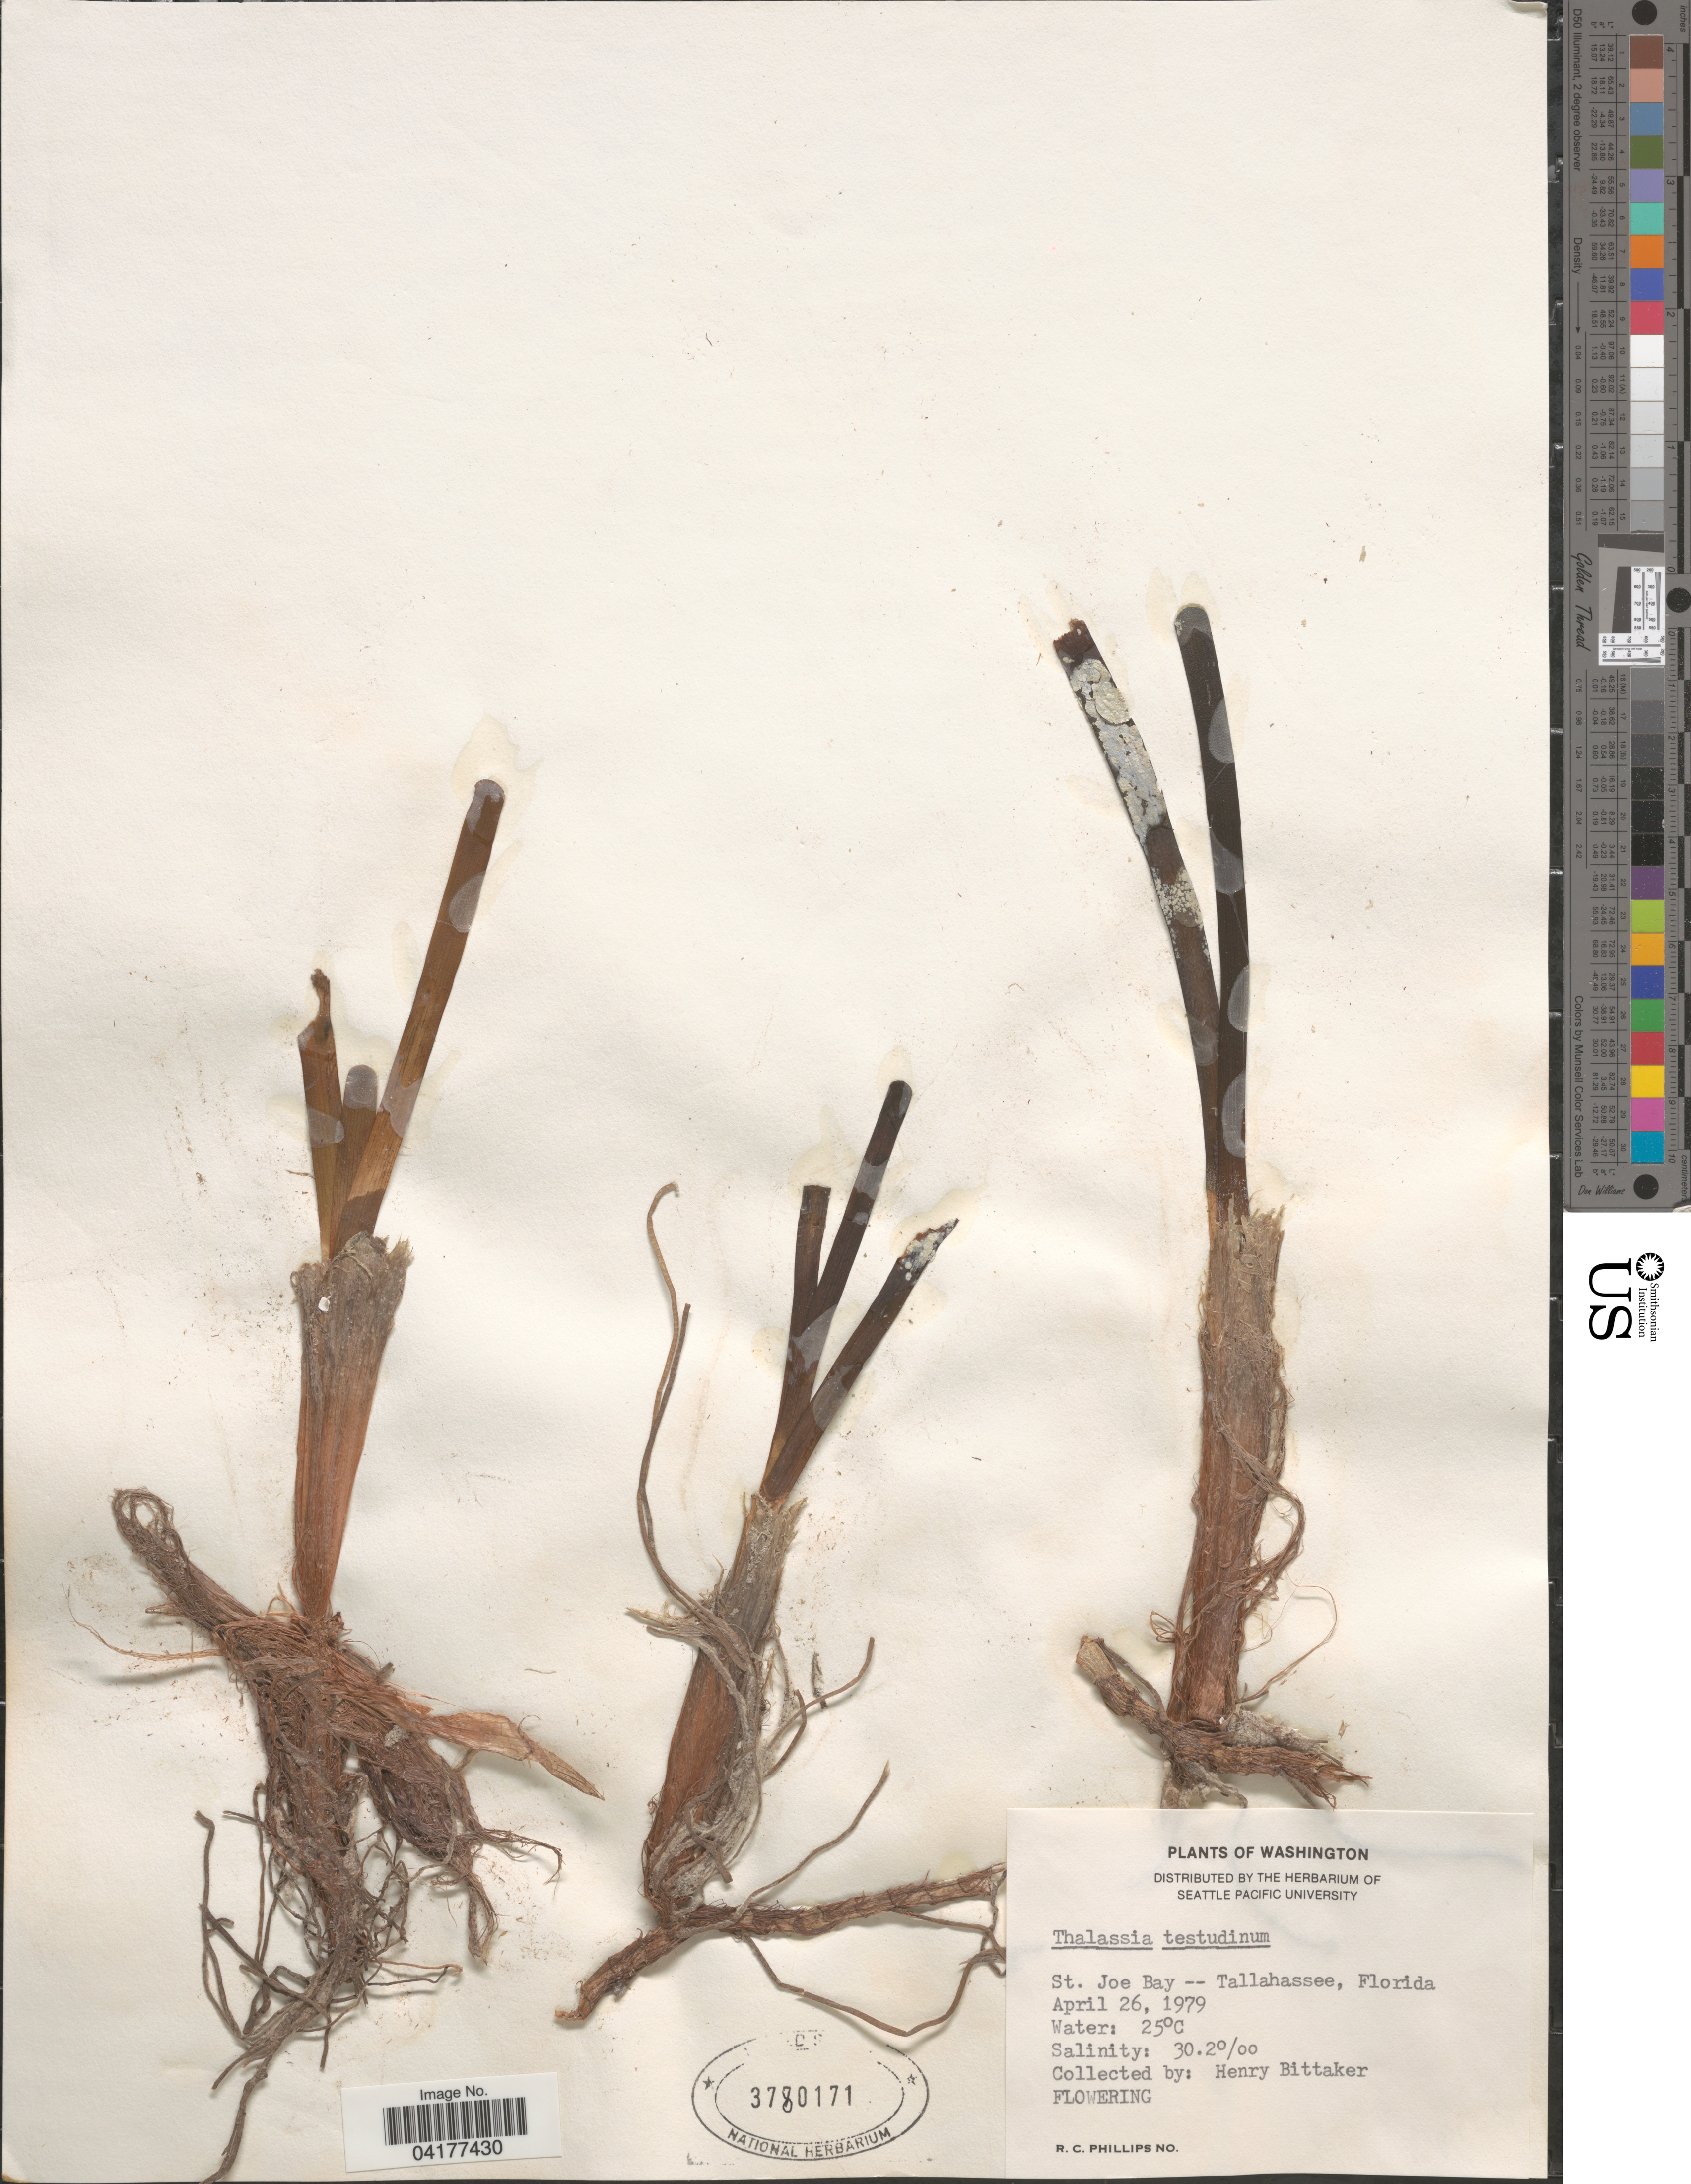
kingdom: Plantae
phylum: Tracheophyta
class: Liliopsida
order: Alismatales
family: Hydrocharitaceae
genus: Thalassia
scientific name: Thalassia testudinum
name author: Banks & Sol. ex K.D. Koenig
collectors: H. Bittaker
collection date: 1979-04-26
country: United States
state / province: Florida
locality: St. Joe Bay -- Tallahassee.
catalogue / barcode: US 3780171